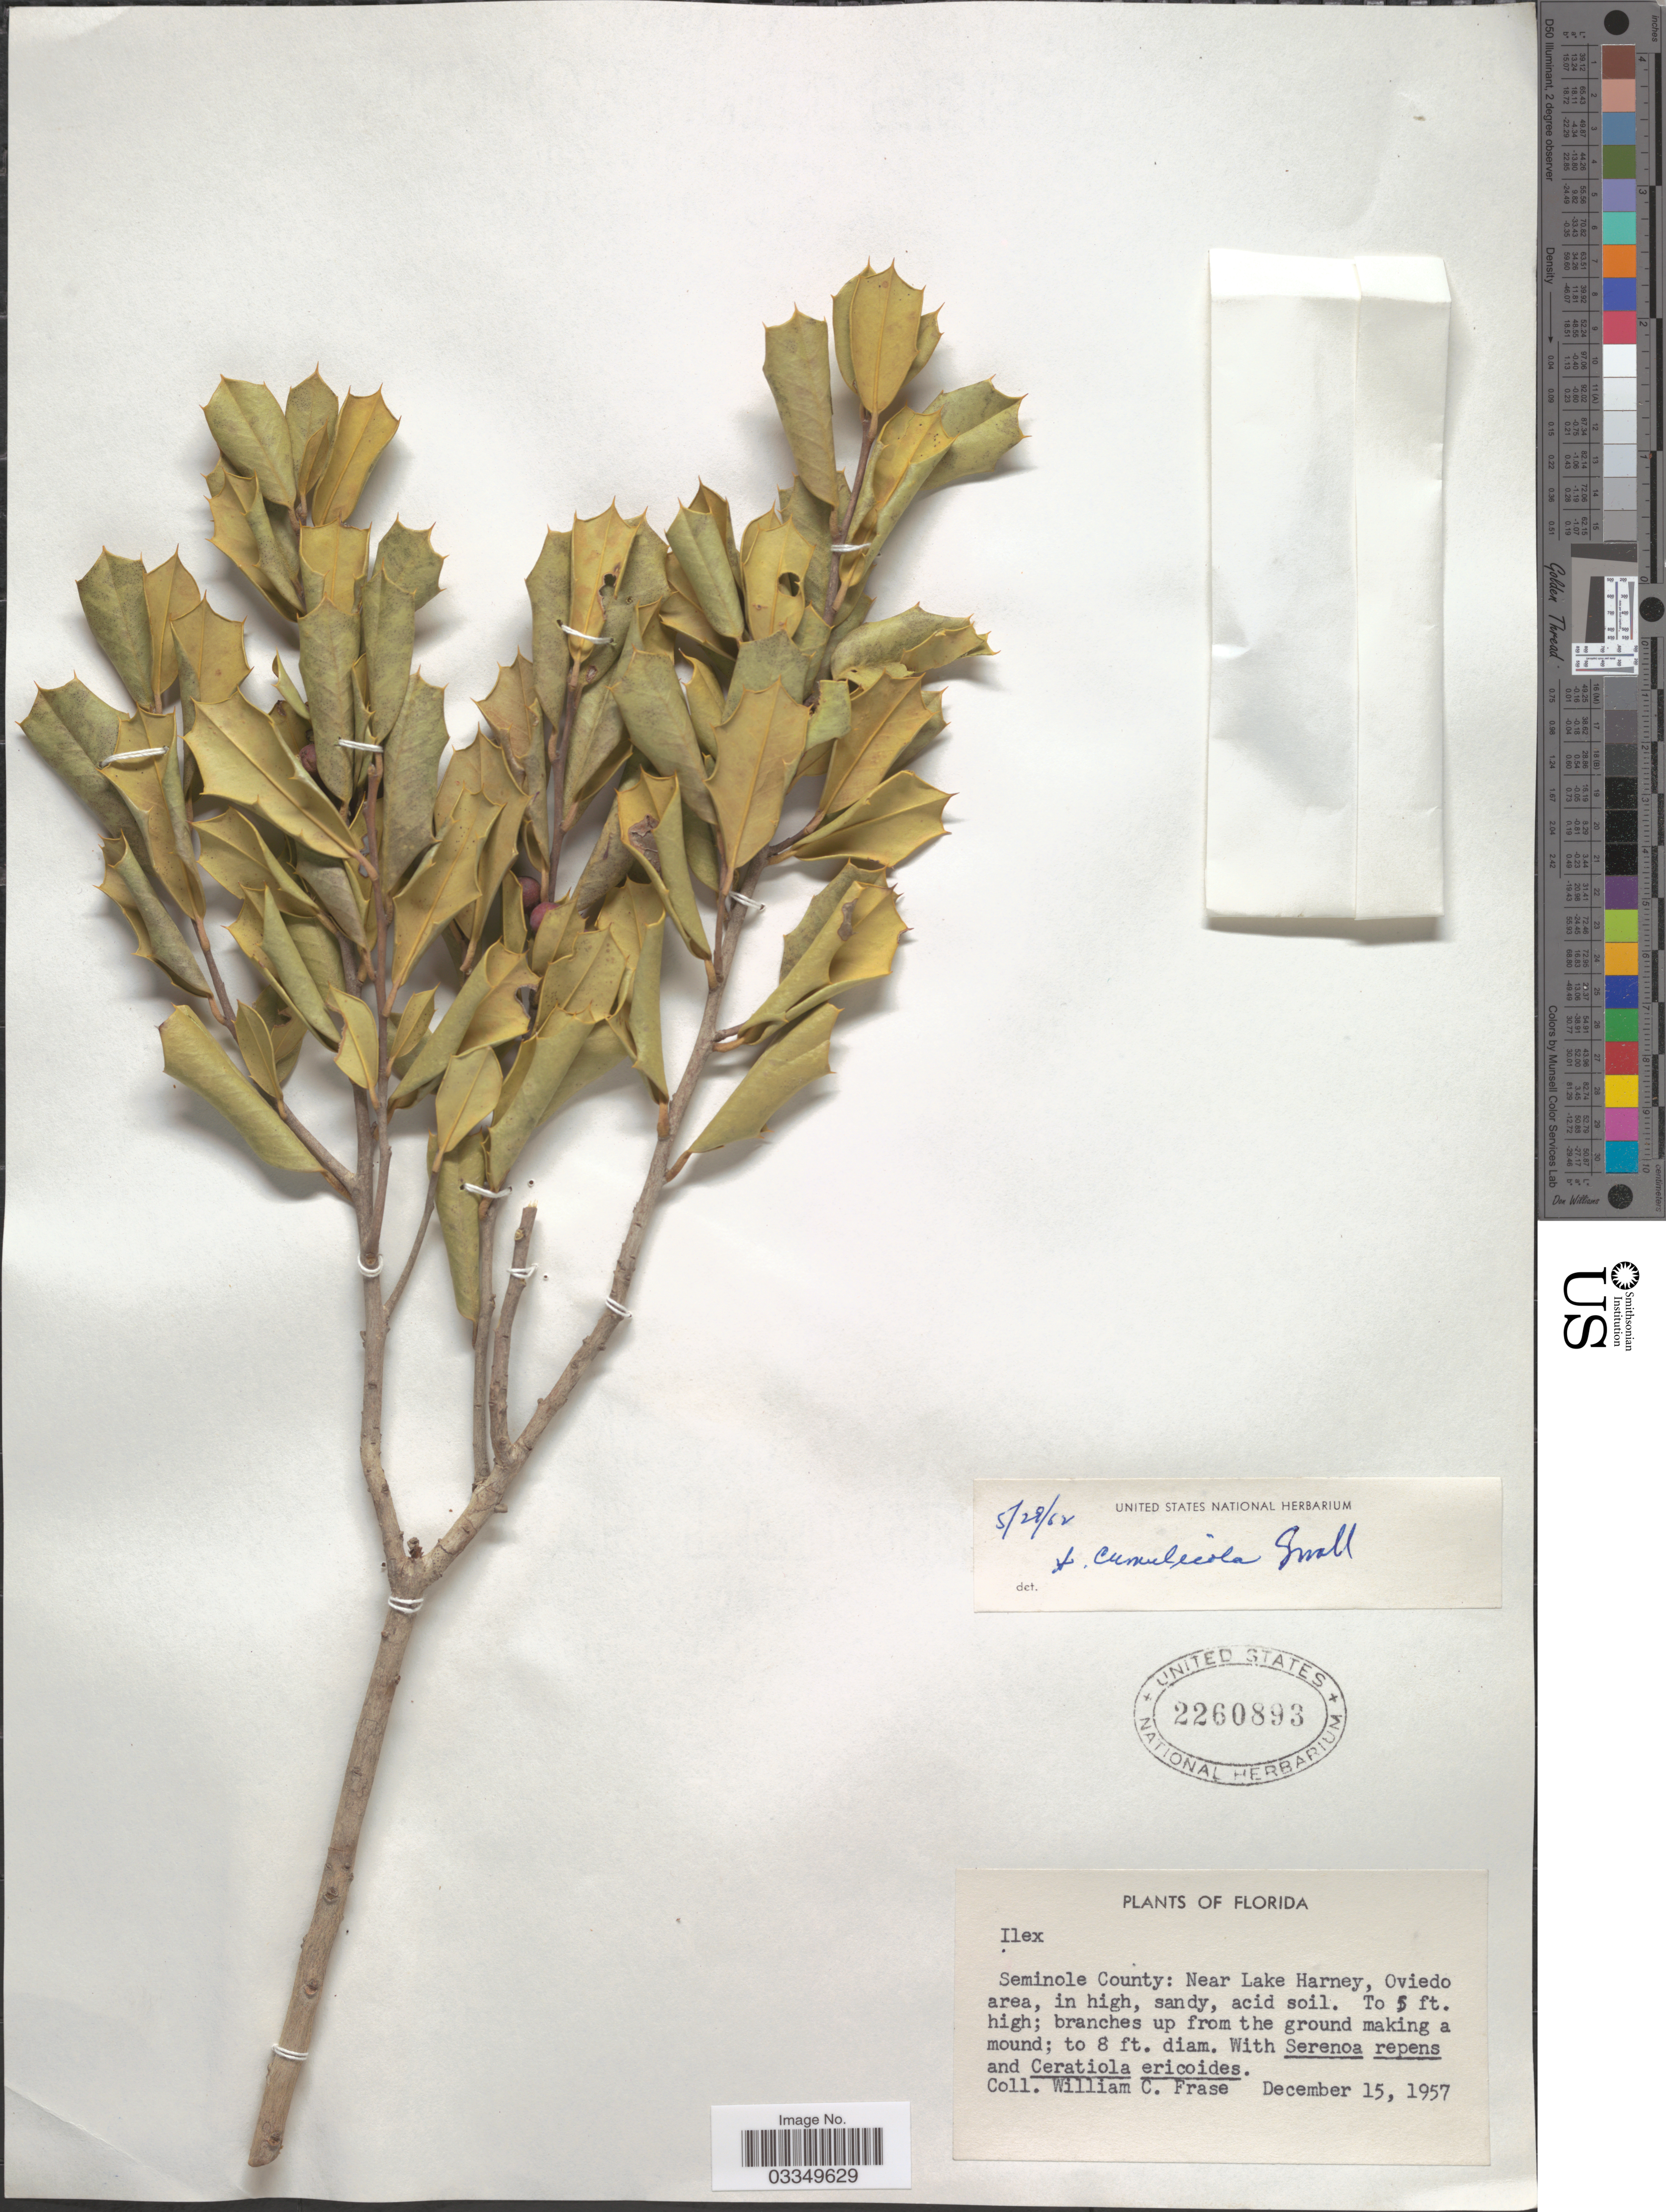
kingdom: Plantae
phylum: Tracheophyta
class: Magnoliopsida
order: Aquifoliales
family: Aquifoliaceae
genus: Ilex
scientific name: Ilex cumulicola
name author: Small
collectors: W. Frase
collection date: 1957-12-15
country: United States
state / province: Florida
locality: Seminole County: Near Lake Harney, Oviedo area.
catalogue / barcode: US 2260893